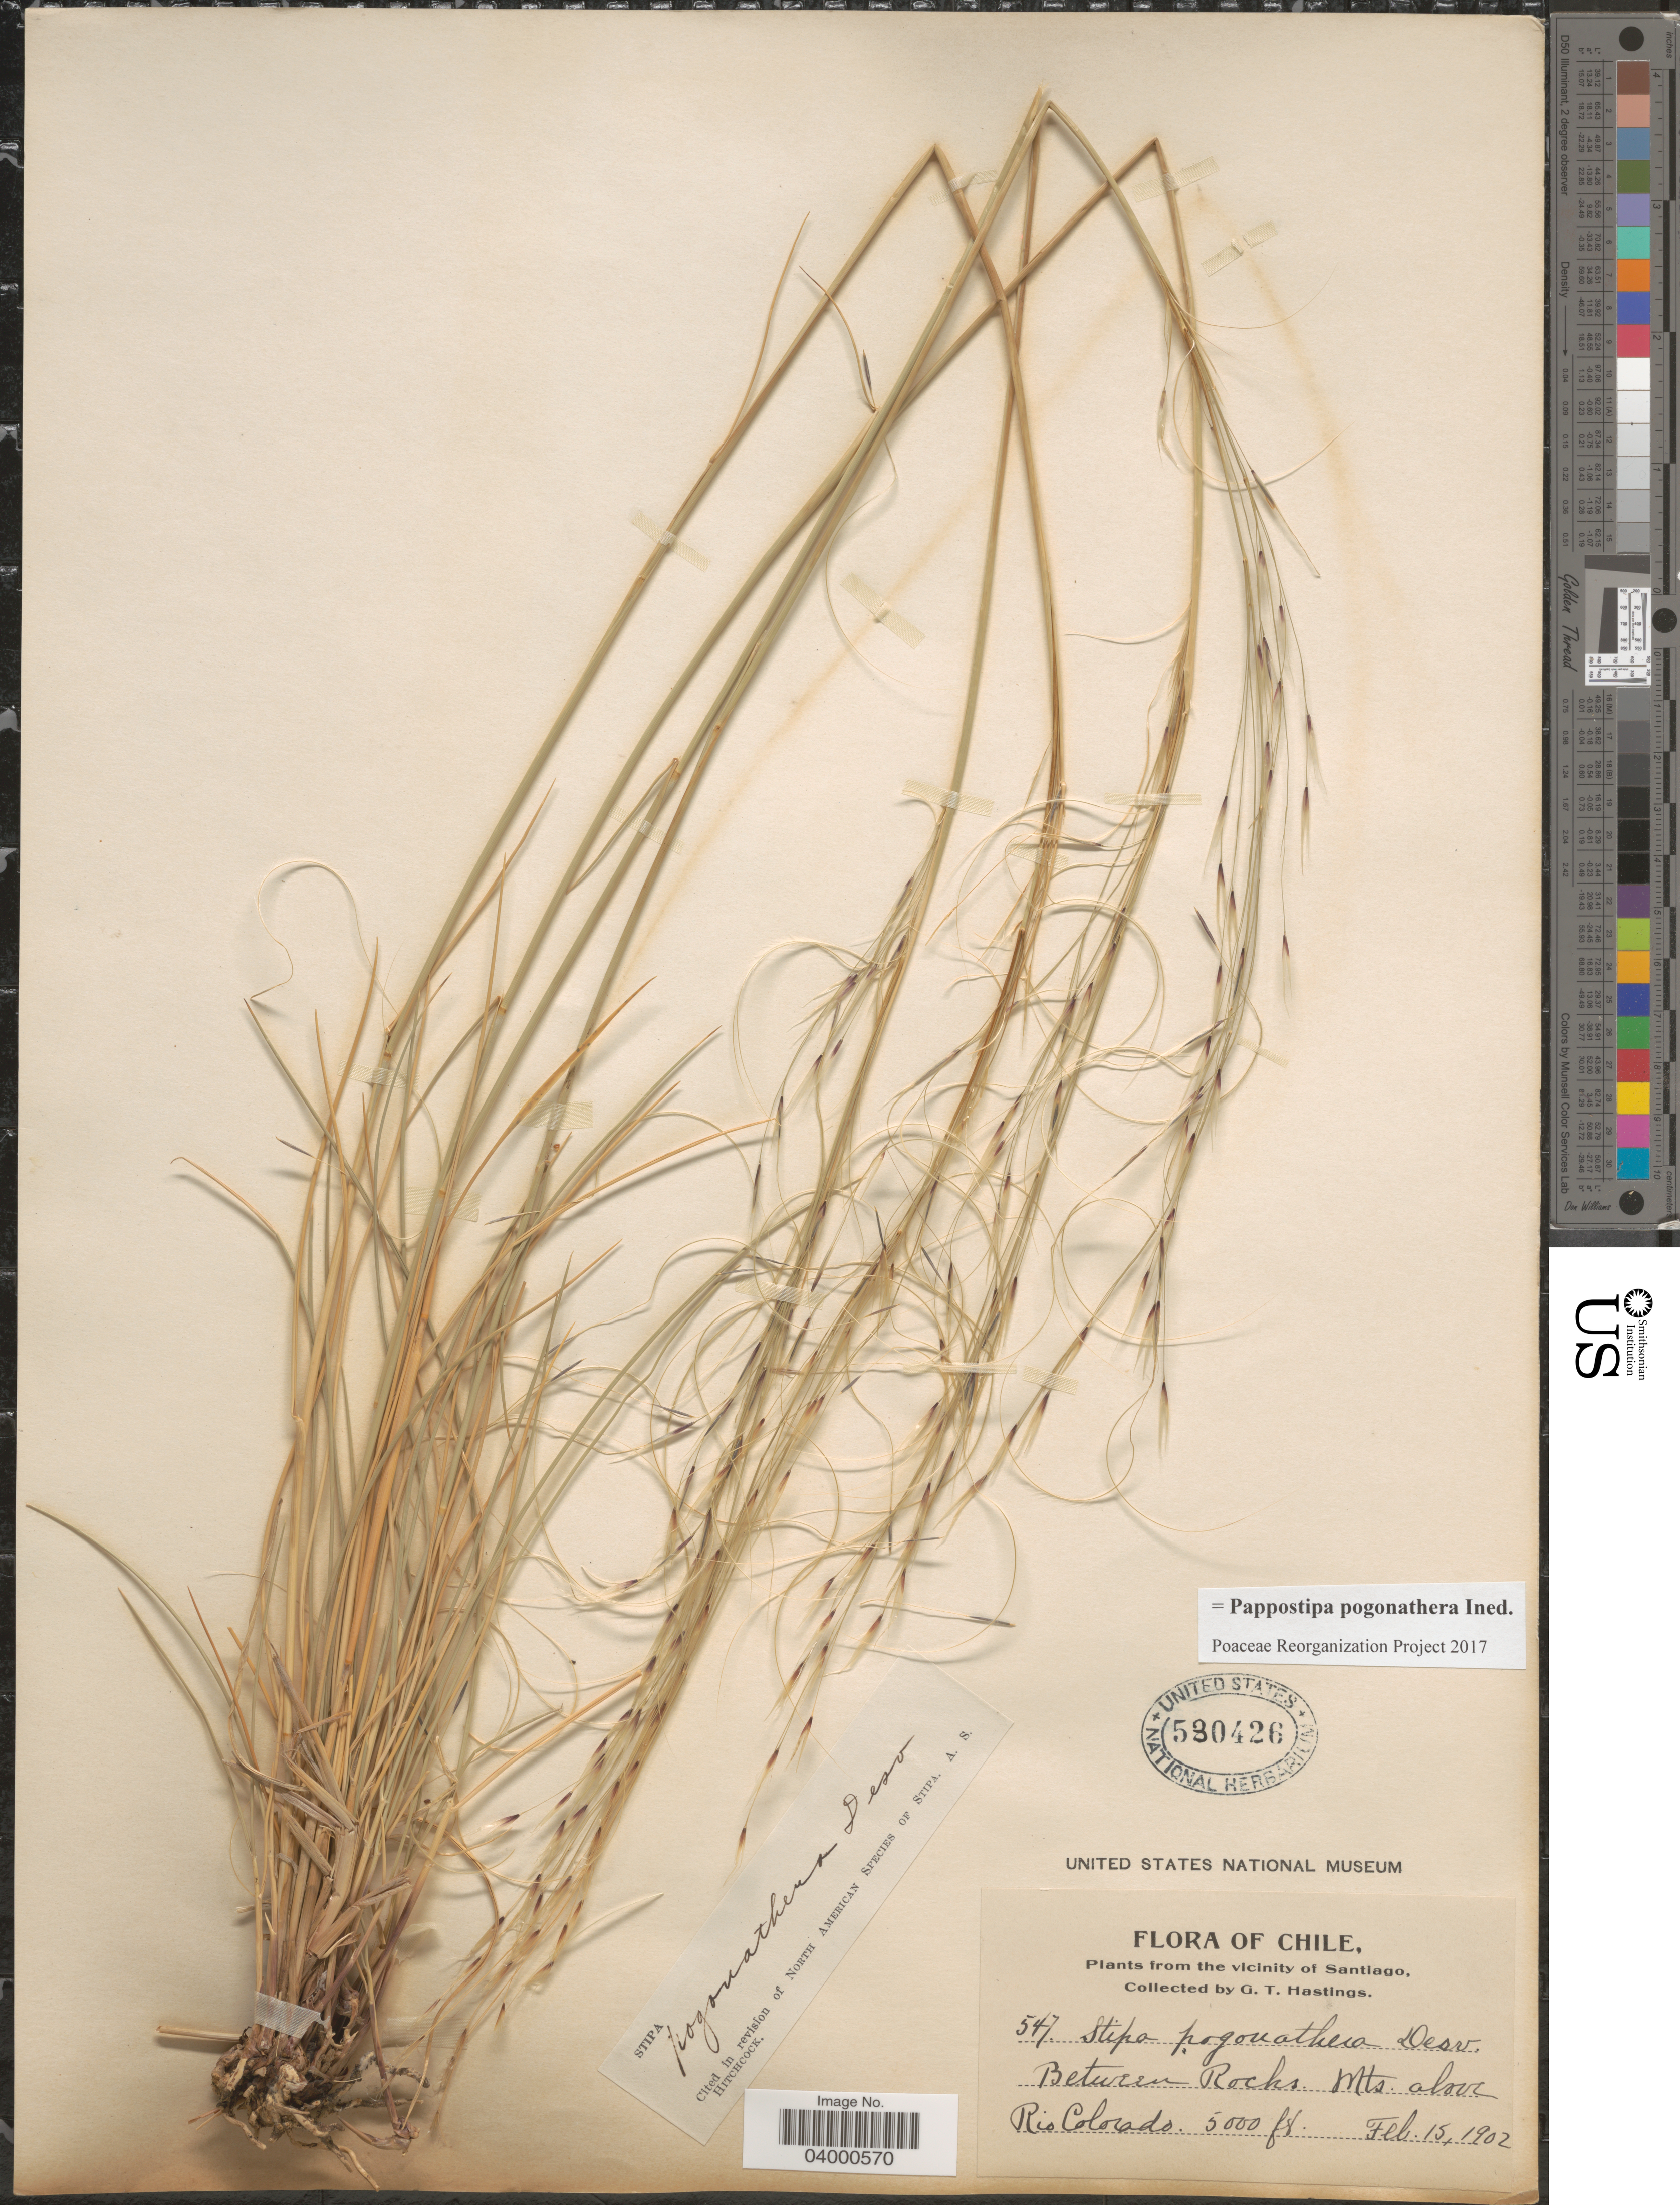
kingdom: Plantae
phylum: Tracheophyta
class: Liliopsida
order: Poales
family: Poaceae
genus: Pappostipa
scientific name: Pappostipa pogonathera ined.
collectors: G. Hastings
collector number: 547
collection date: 1902-02-15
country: Chile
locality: The vicinity of Santiago. Between Rocks Mts. above Rio Colorado.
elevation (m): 1524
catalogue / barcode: US 530426